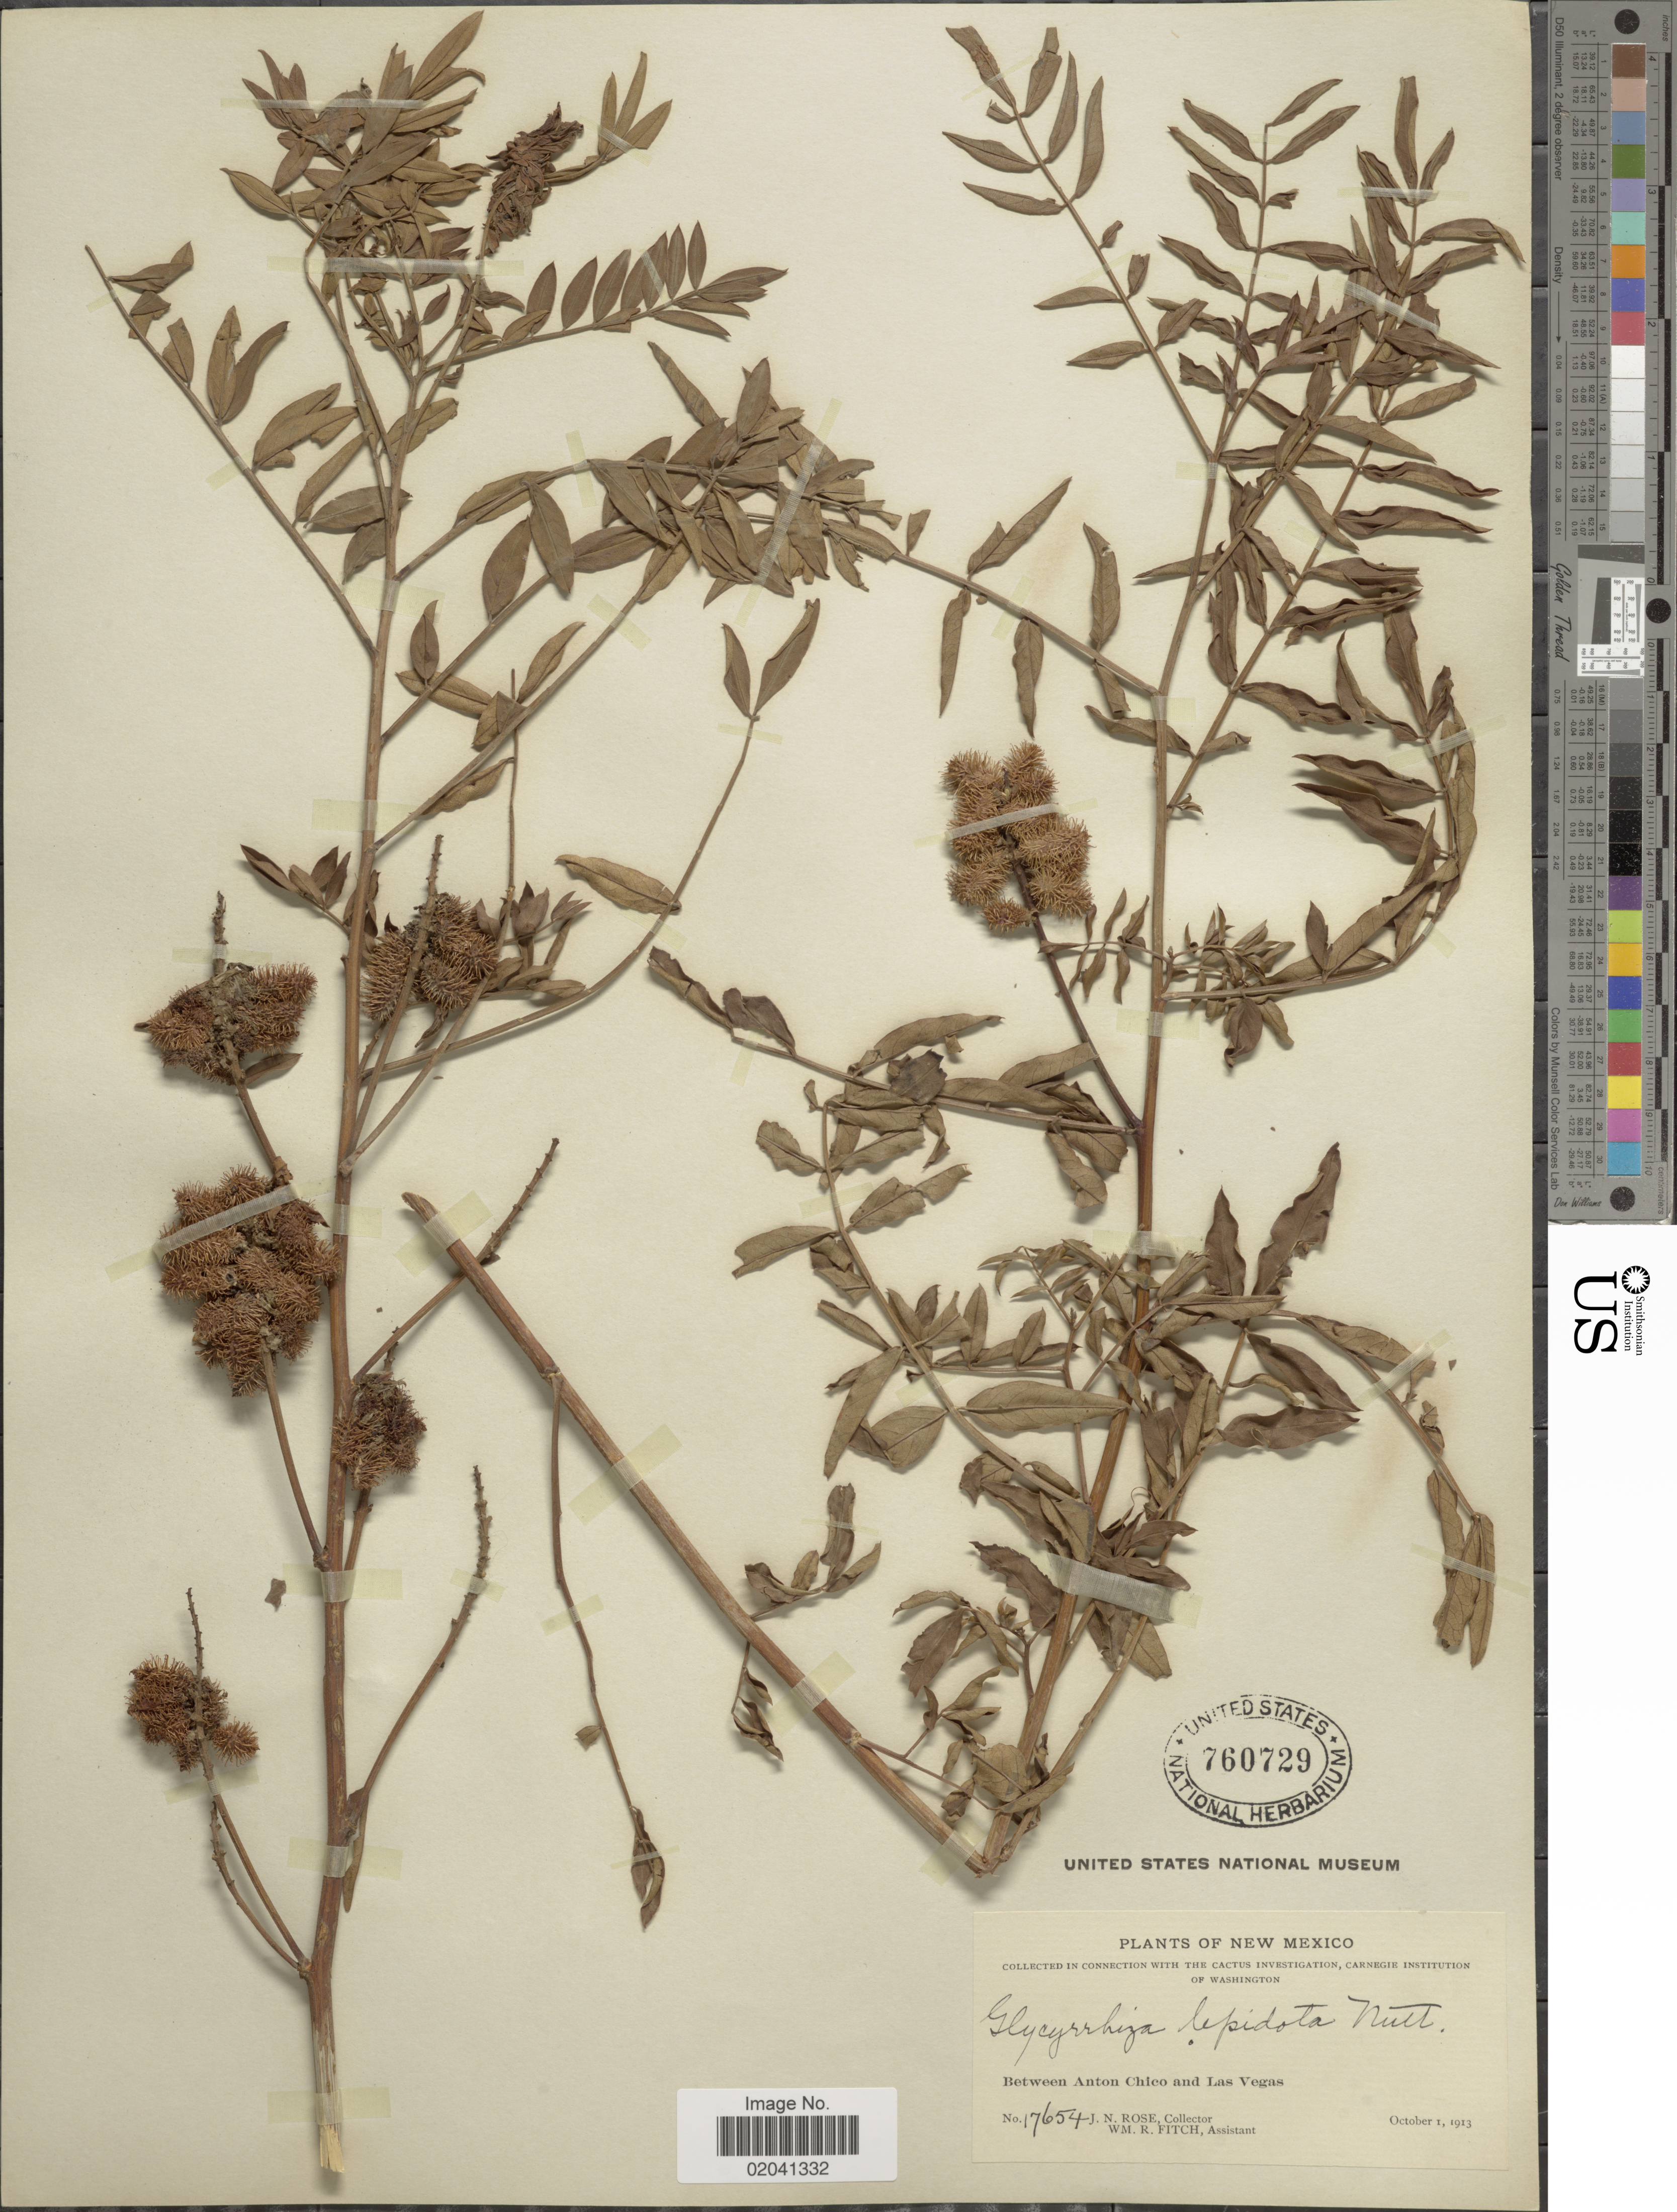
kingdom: Plantae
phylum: Tracheophyta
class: Magnoliopsida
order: Fabales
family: Fabaceae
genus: Glycyrrhiza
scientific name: Glycyrrhiza lepidota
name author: Pursh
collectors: J. N. Rose & W. R. Fitch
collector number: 17654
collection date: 1913-10-01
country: United States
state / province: New Mexico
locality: Between Anton Chico and Las Vegas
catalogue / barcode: US 760729